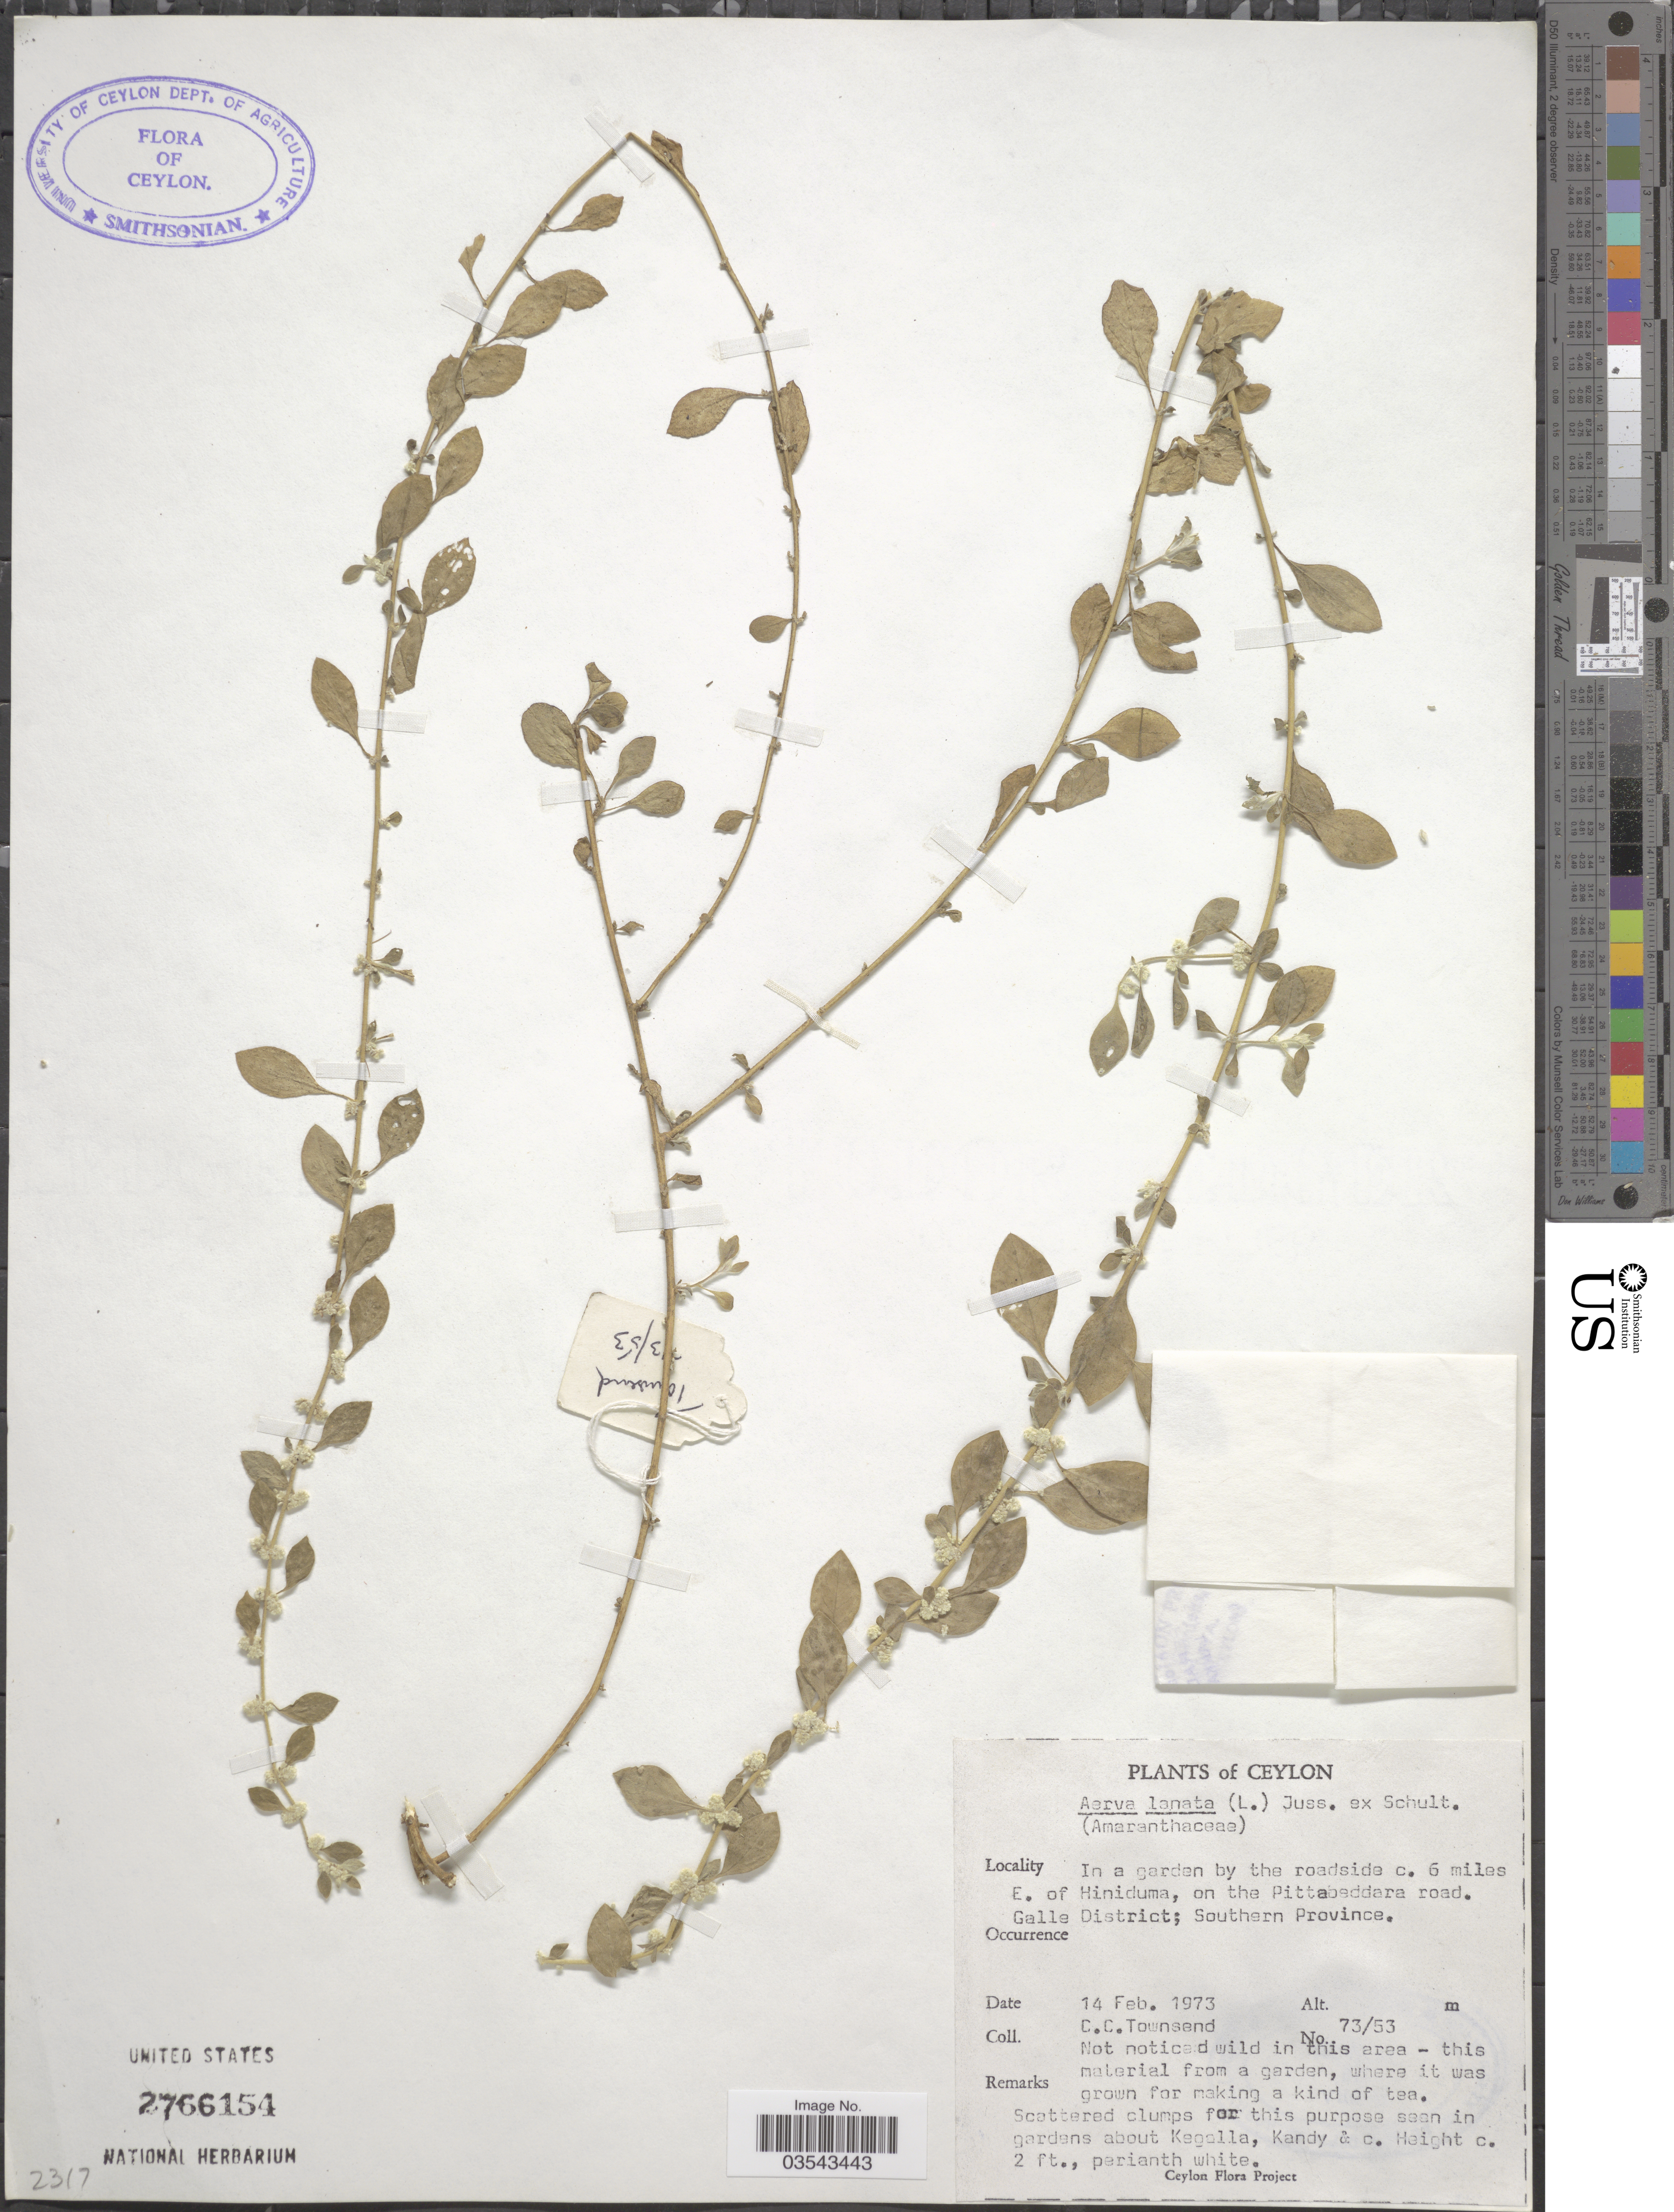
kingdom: Plantae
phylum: Tracheophyta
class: Magnoliopsida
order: Caryophyllales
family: Amaranthaceae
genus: Ouret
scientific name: Ouret lanata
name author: (L.) Kuntze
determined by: U.S. National Herbarium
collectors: C. C. Townsend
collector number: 73/53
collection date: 1973-02-14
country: Sri Lanka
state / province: Southern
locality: Ceylon. In a garden by the roadside c. 6 miles E. of Hiniduma, on the Pittabeddara road. Galle District.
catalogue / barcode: US 2766154